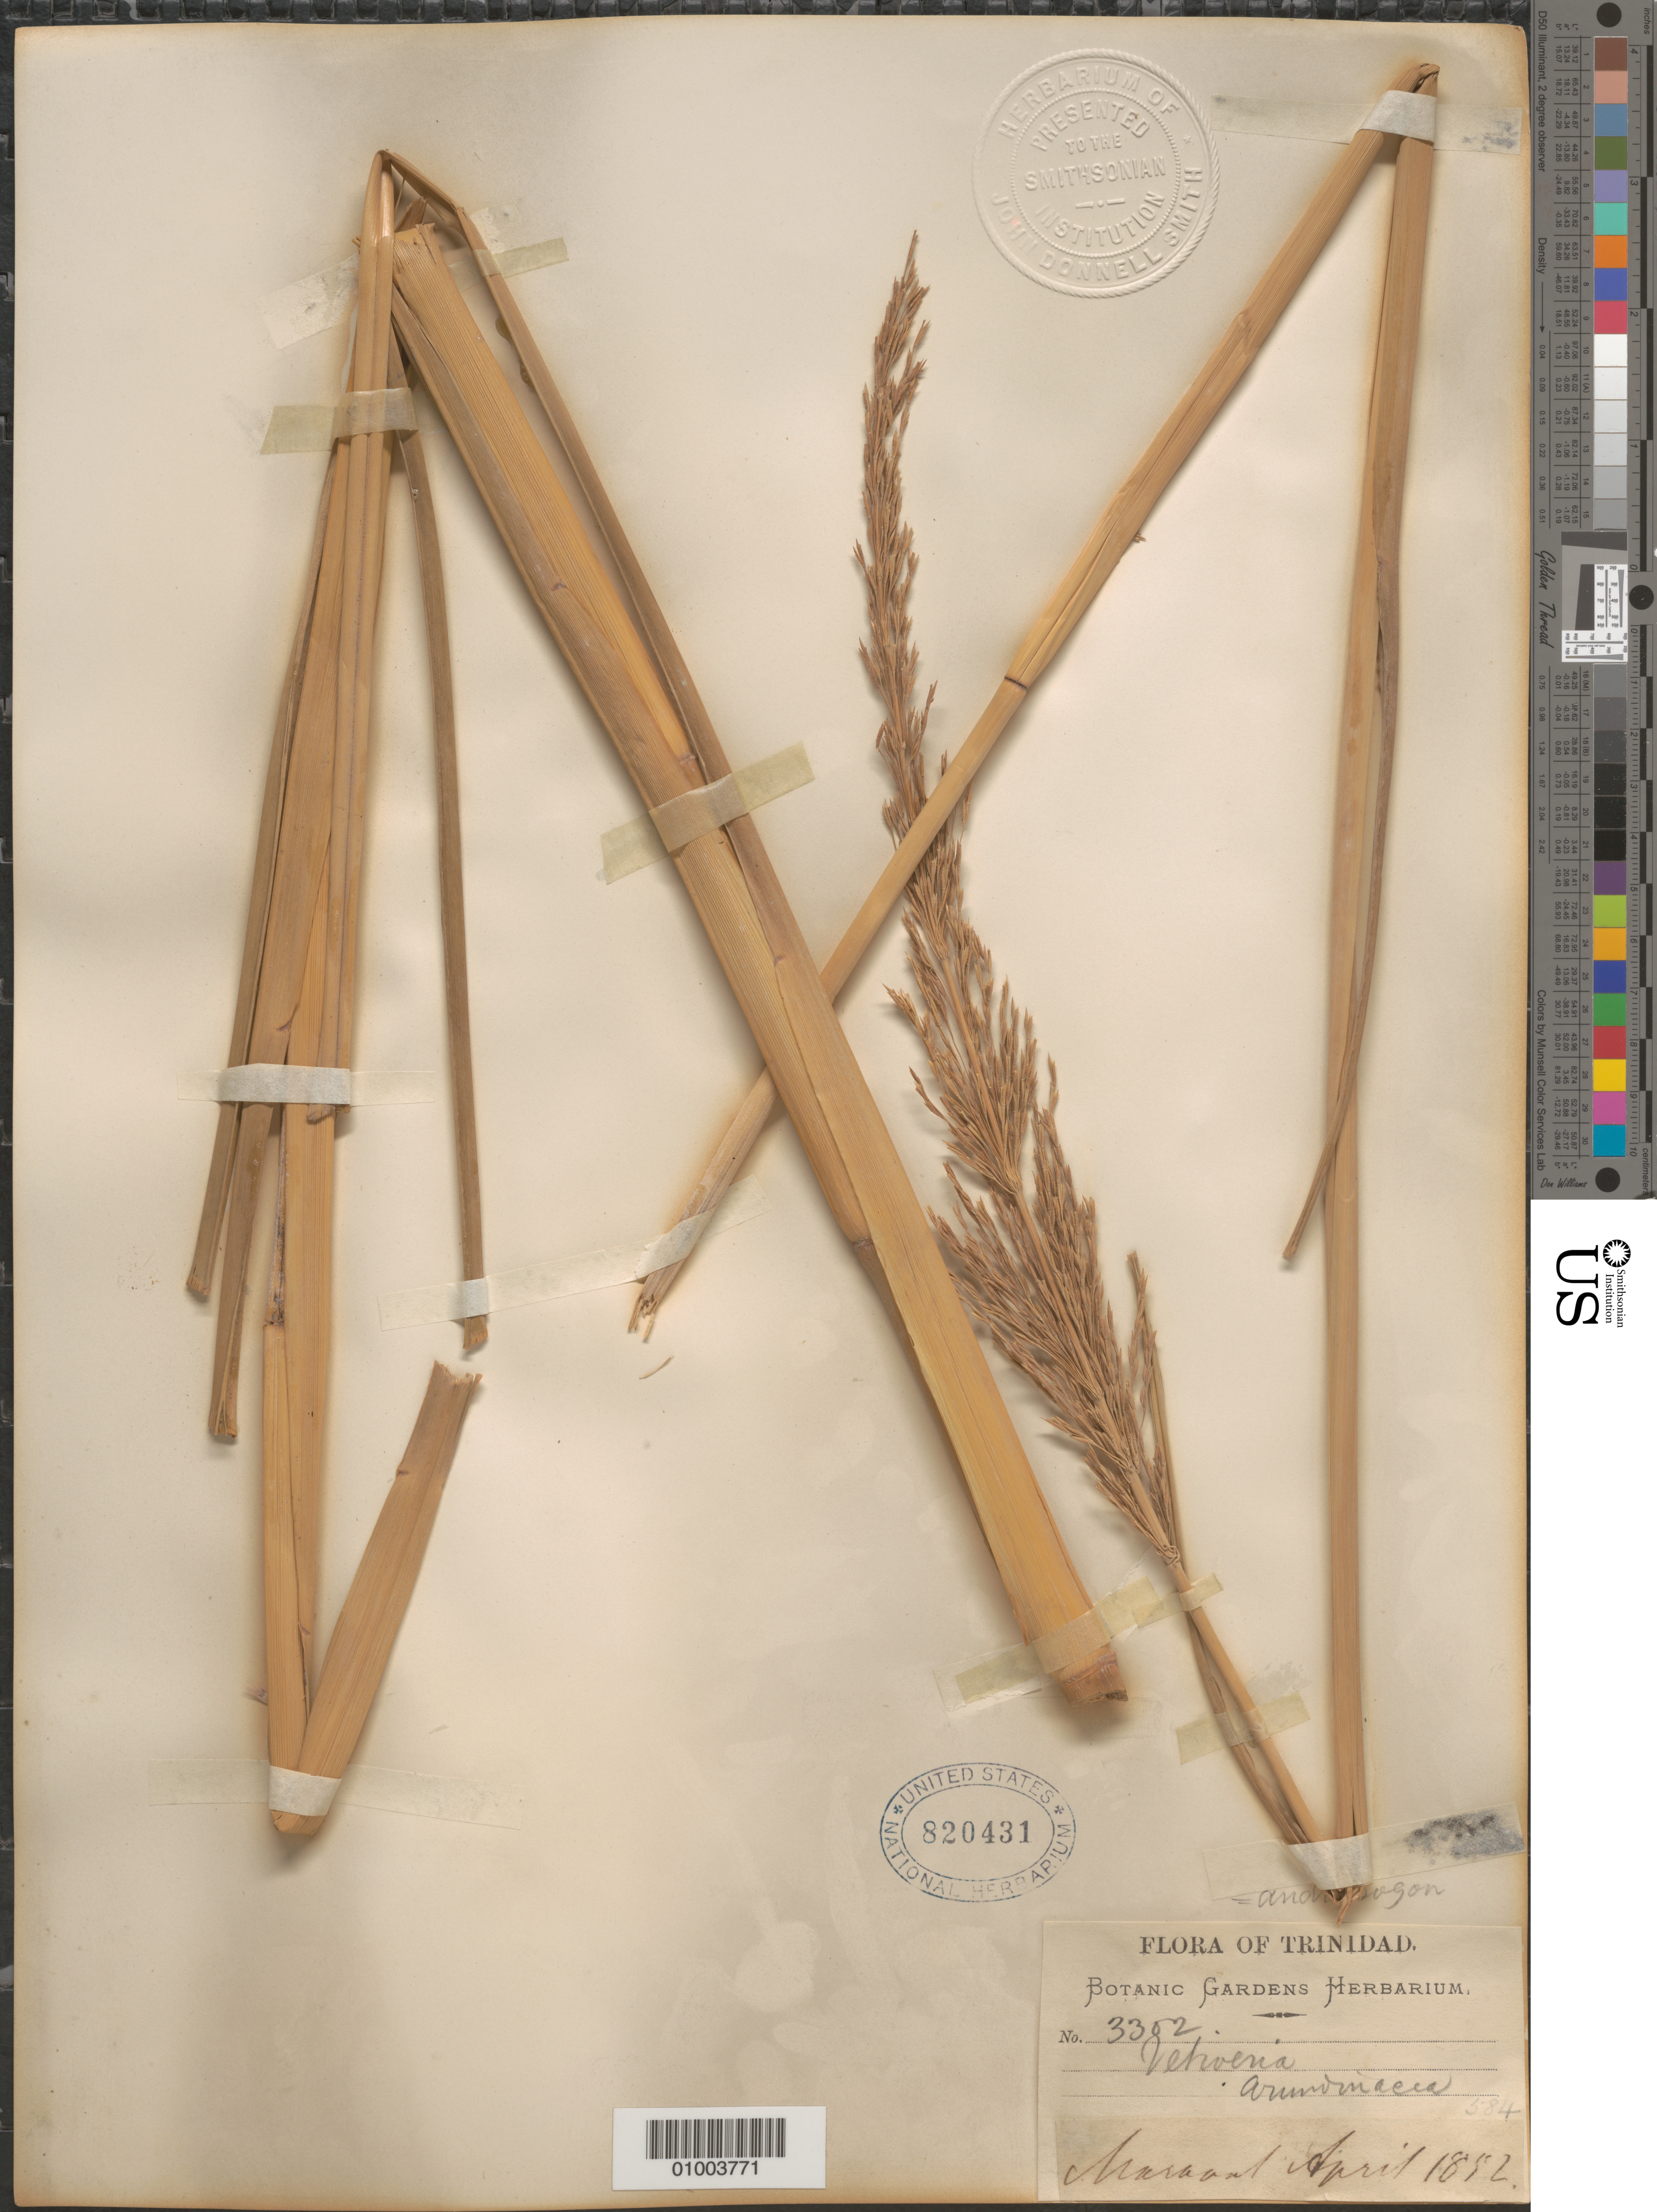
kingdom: Plantae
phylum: Tracheophyta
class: Liliopsida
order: Poales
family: Poaceae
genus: Vetiveria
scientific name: Vetiveria zizanioides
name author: (L.) Nash ex Small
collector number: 3302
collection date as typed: Apr 1852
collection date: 1852-04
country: Trinidad and Tobago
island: Trinidad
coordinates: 0 N, 0 E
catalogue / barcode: US 820431